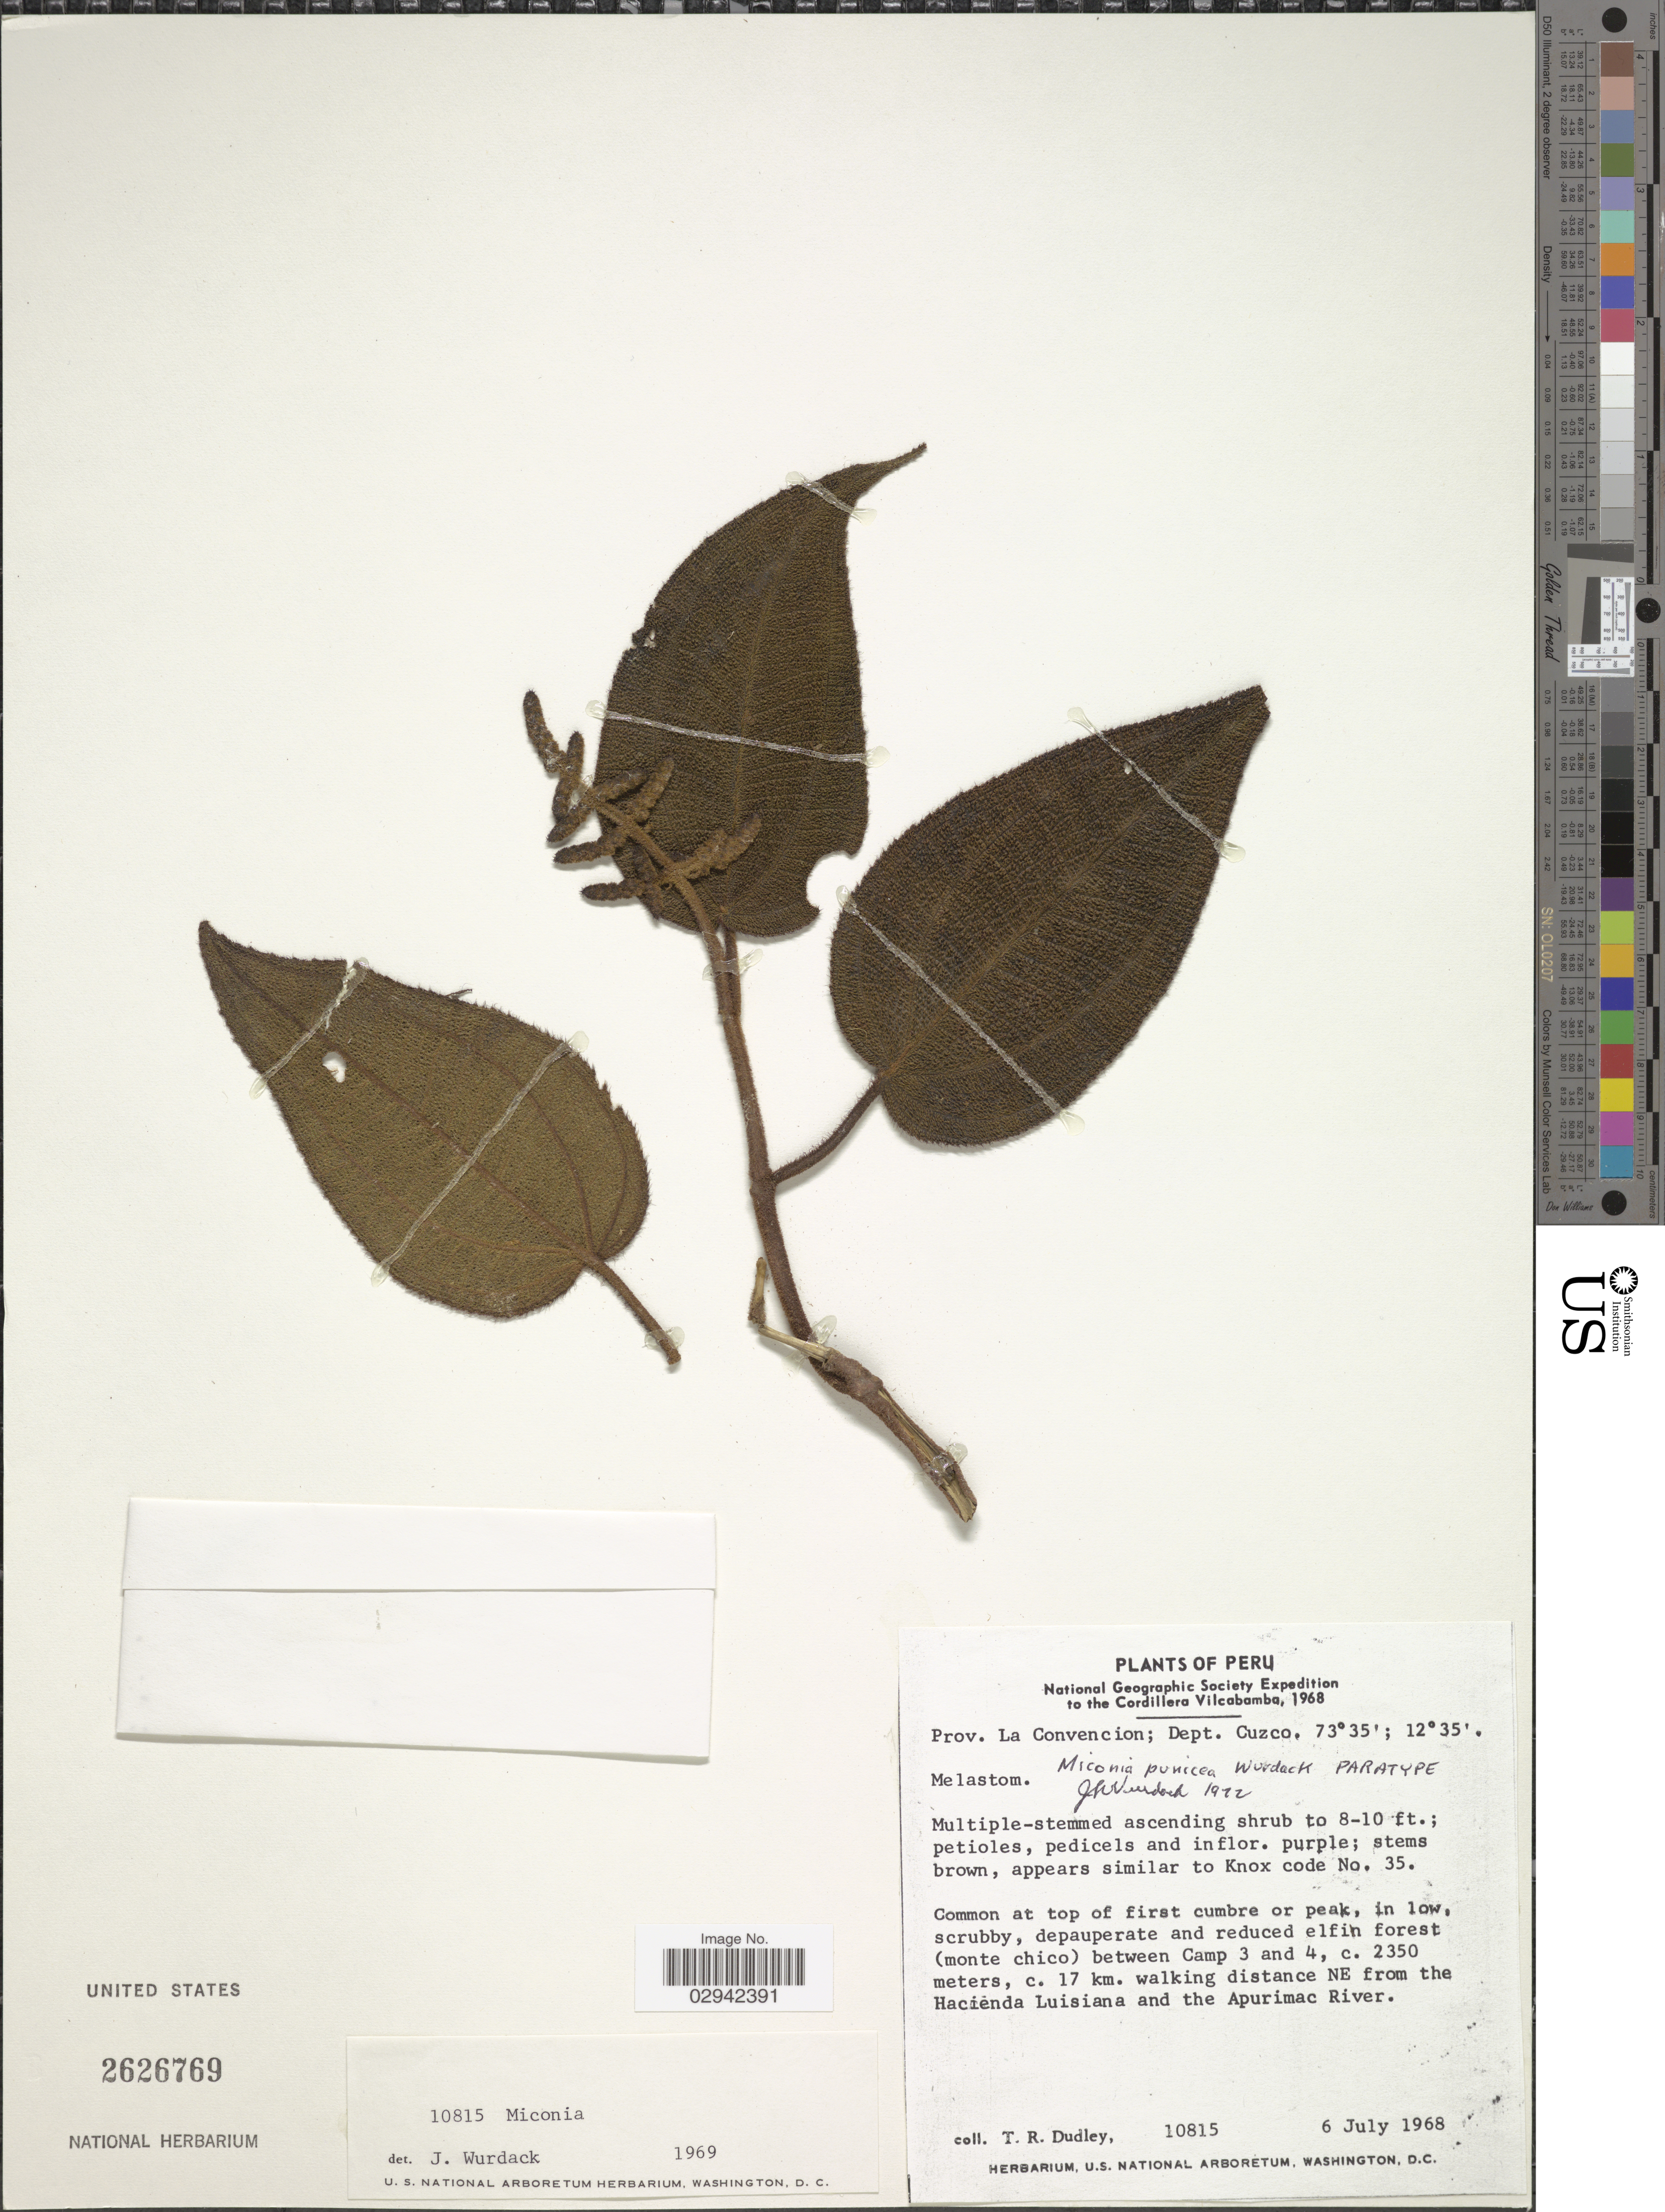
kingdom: Plantae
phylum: Tracheophyta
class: Magnoliopsida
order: Myrtales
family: Melastomataceae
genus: Miconia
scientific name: Miconia punicea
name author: Wurdack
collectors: T. R. Dudley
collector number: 10815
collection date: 1968-07-06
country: Peru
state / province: Cusco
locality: Prov. La Convencion; Dept. Cuzco, (monte chico) between Camp 3 and Camp 4, c. 17 km. walking distance NE from the Hacienda Luisiana and the Apurimac River.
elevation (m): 2350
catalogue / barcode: US 2626769